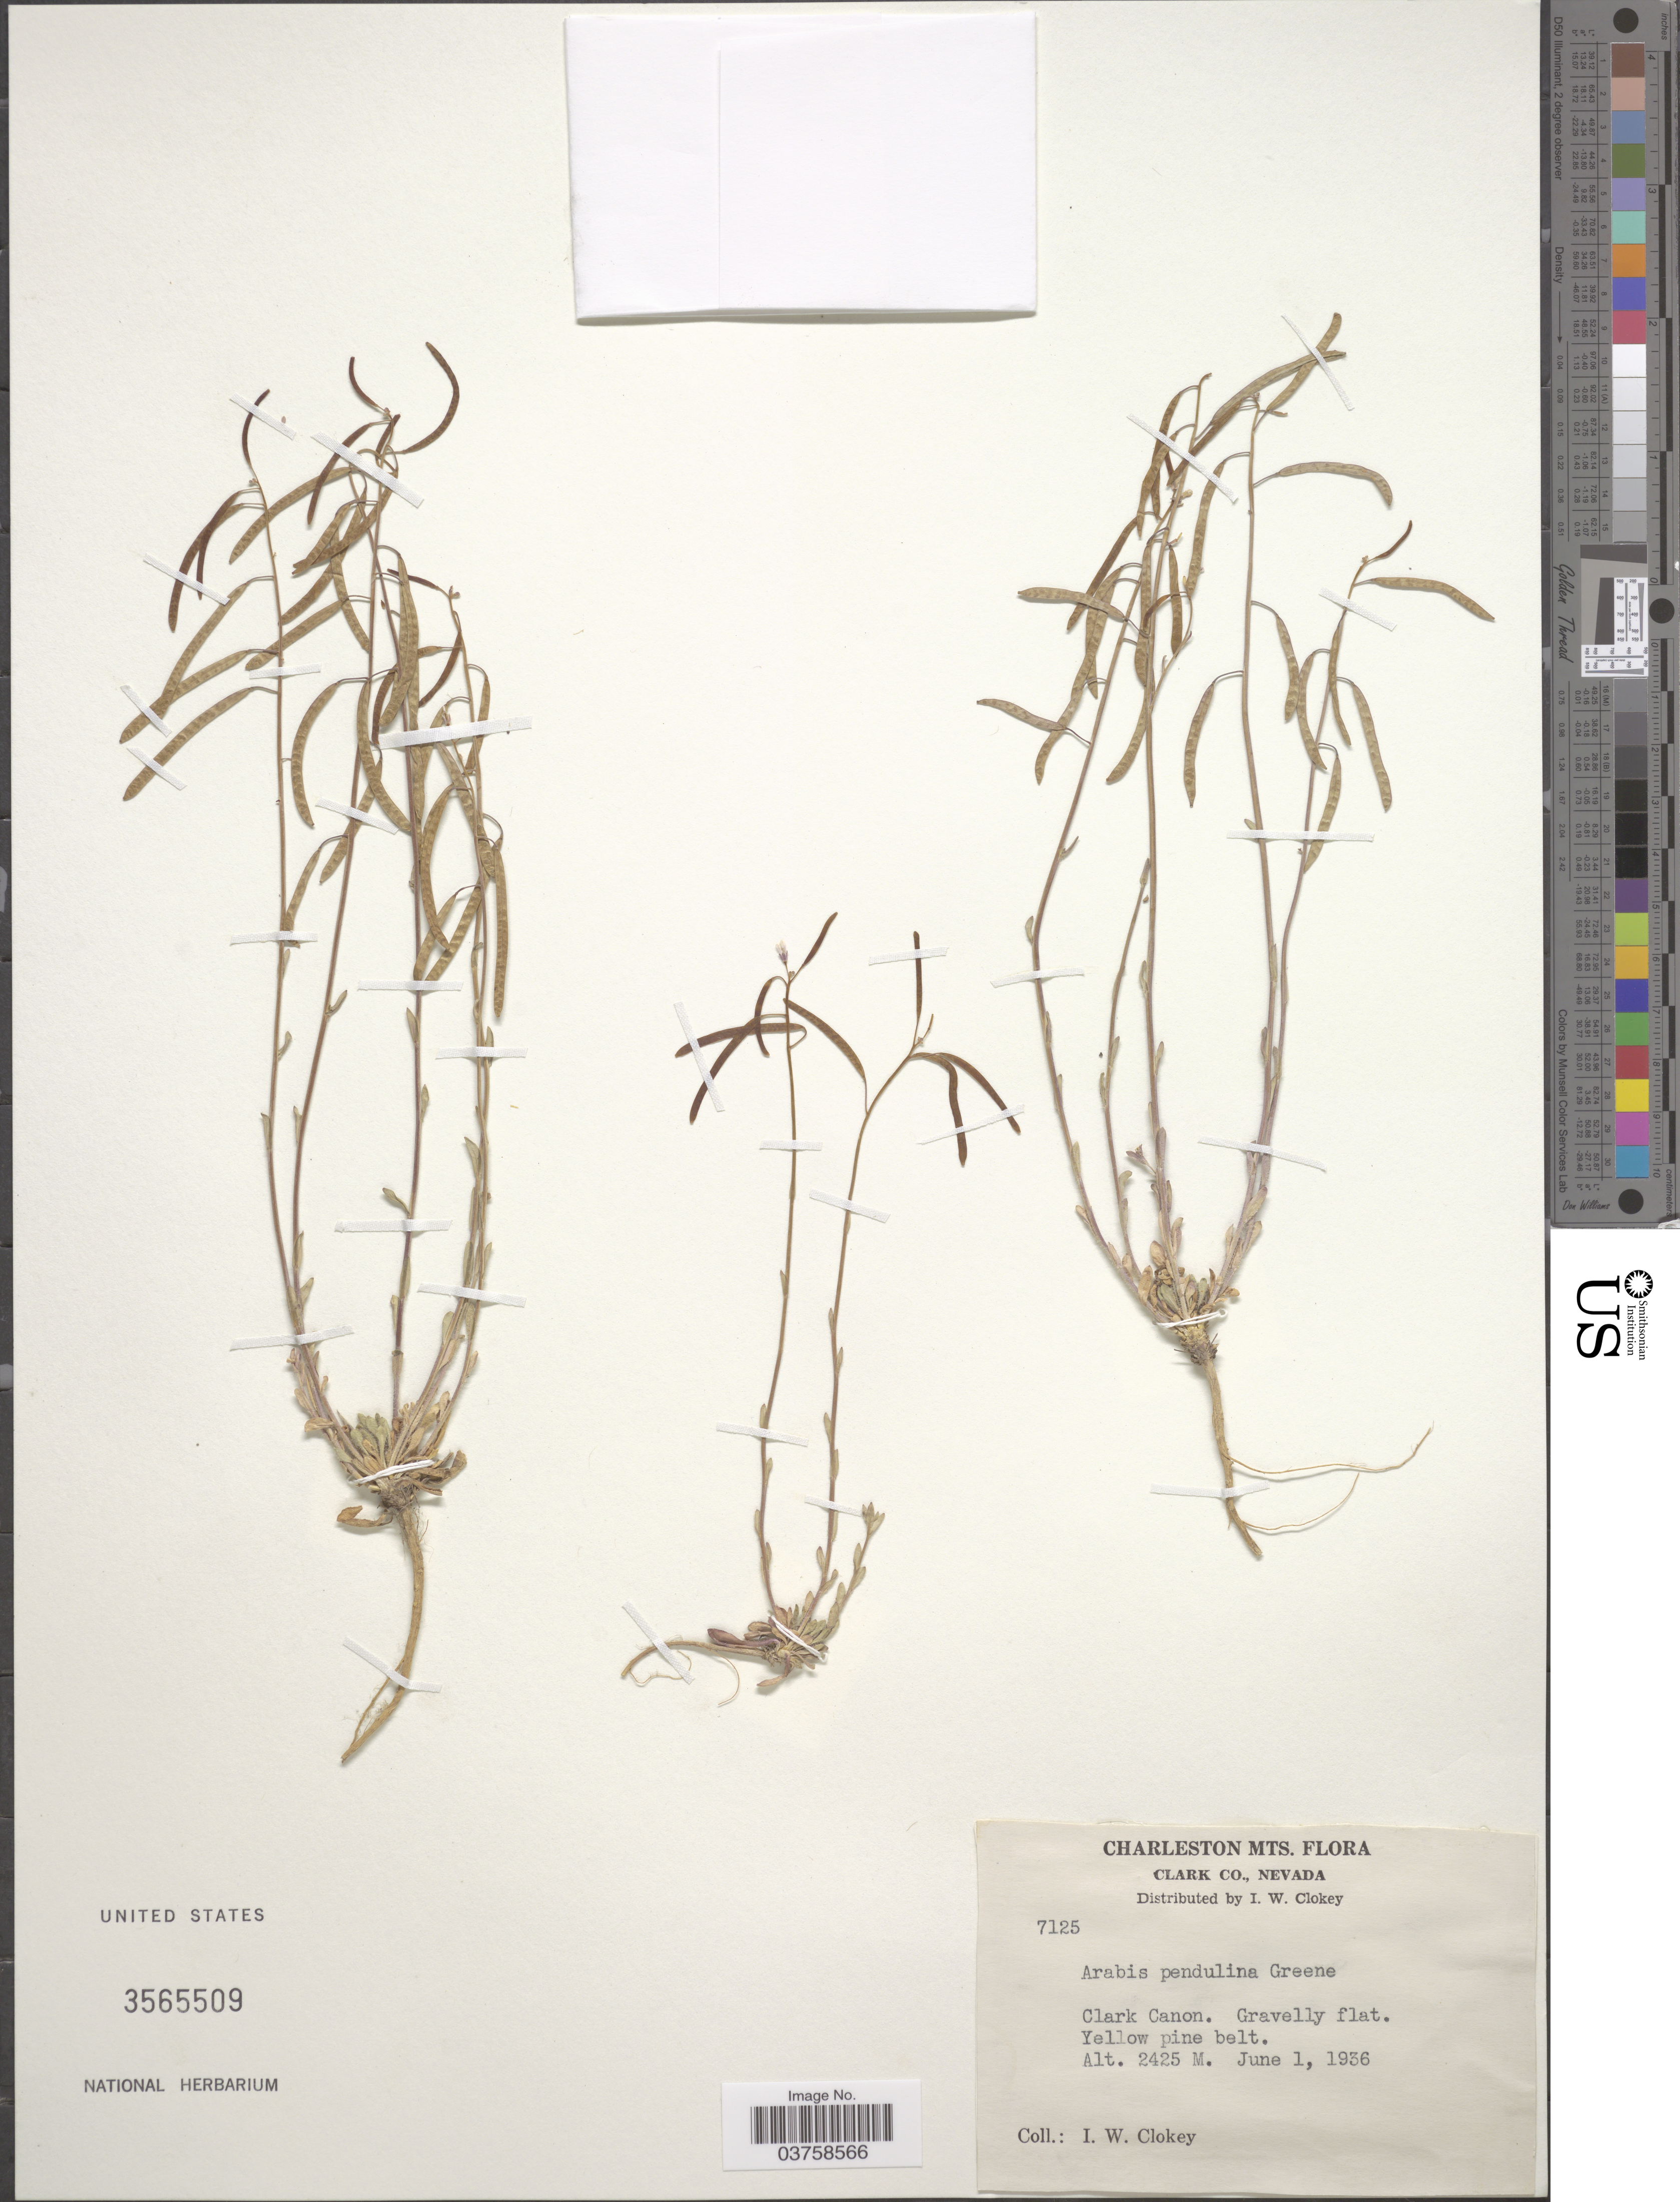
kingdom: Plantae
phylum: Tracheophyta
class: Magnoliopsida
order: Brassicales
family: Brassicaceae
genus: Arabis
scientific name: Arabis pendulina var. pendulina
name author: Greene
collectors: I. W. Clokey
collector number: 7125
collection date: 1936-06-01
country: United States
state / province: Nevada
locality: Charleston Mts. Clark Co. Clark Canon.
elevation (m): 2425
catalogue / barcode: US 3565509